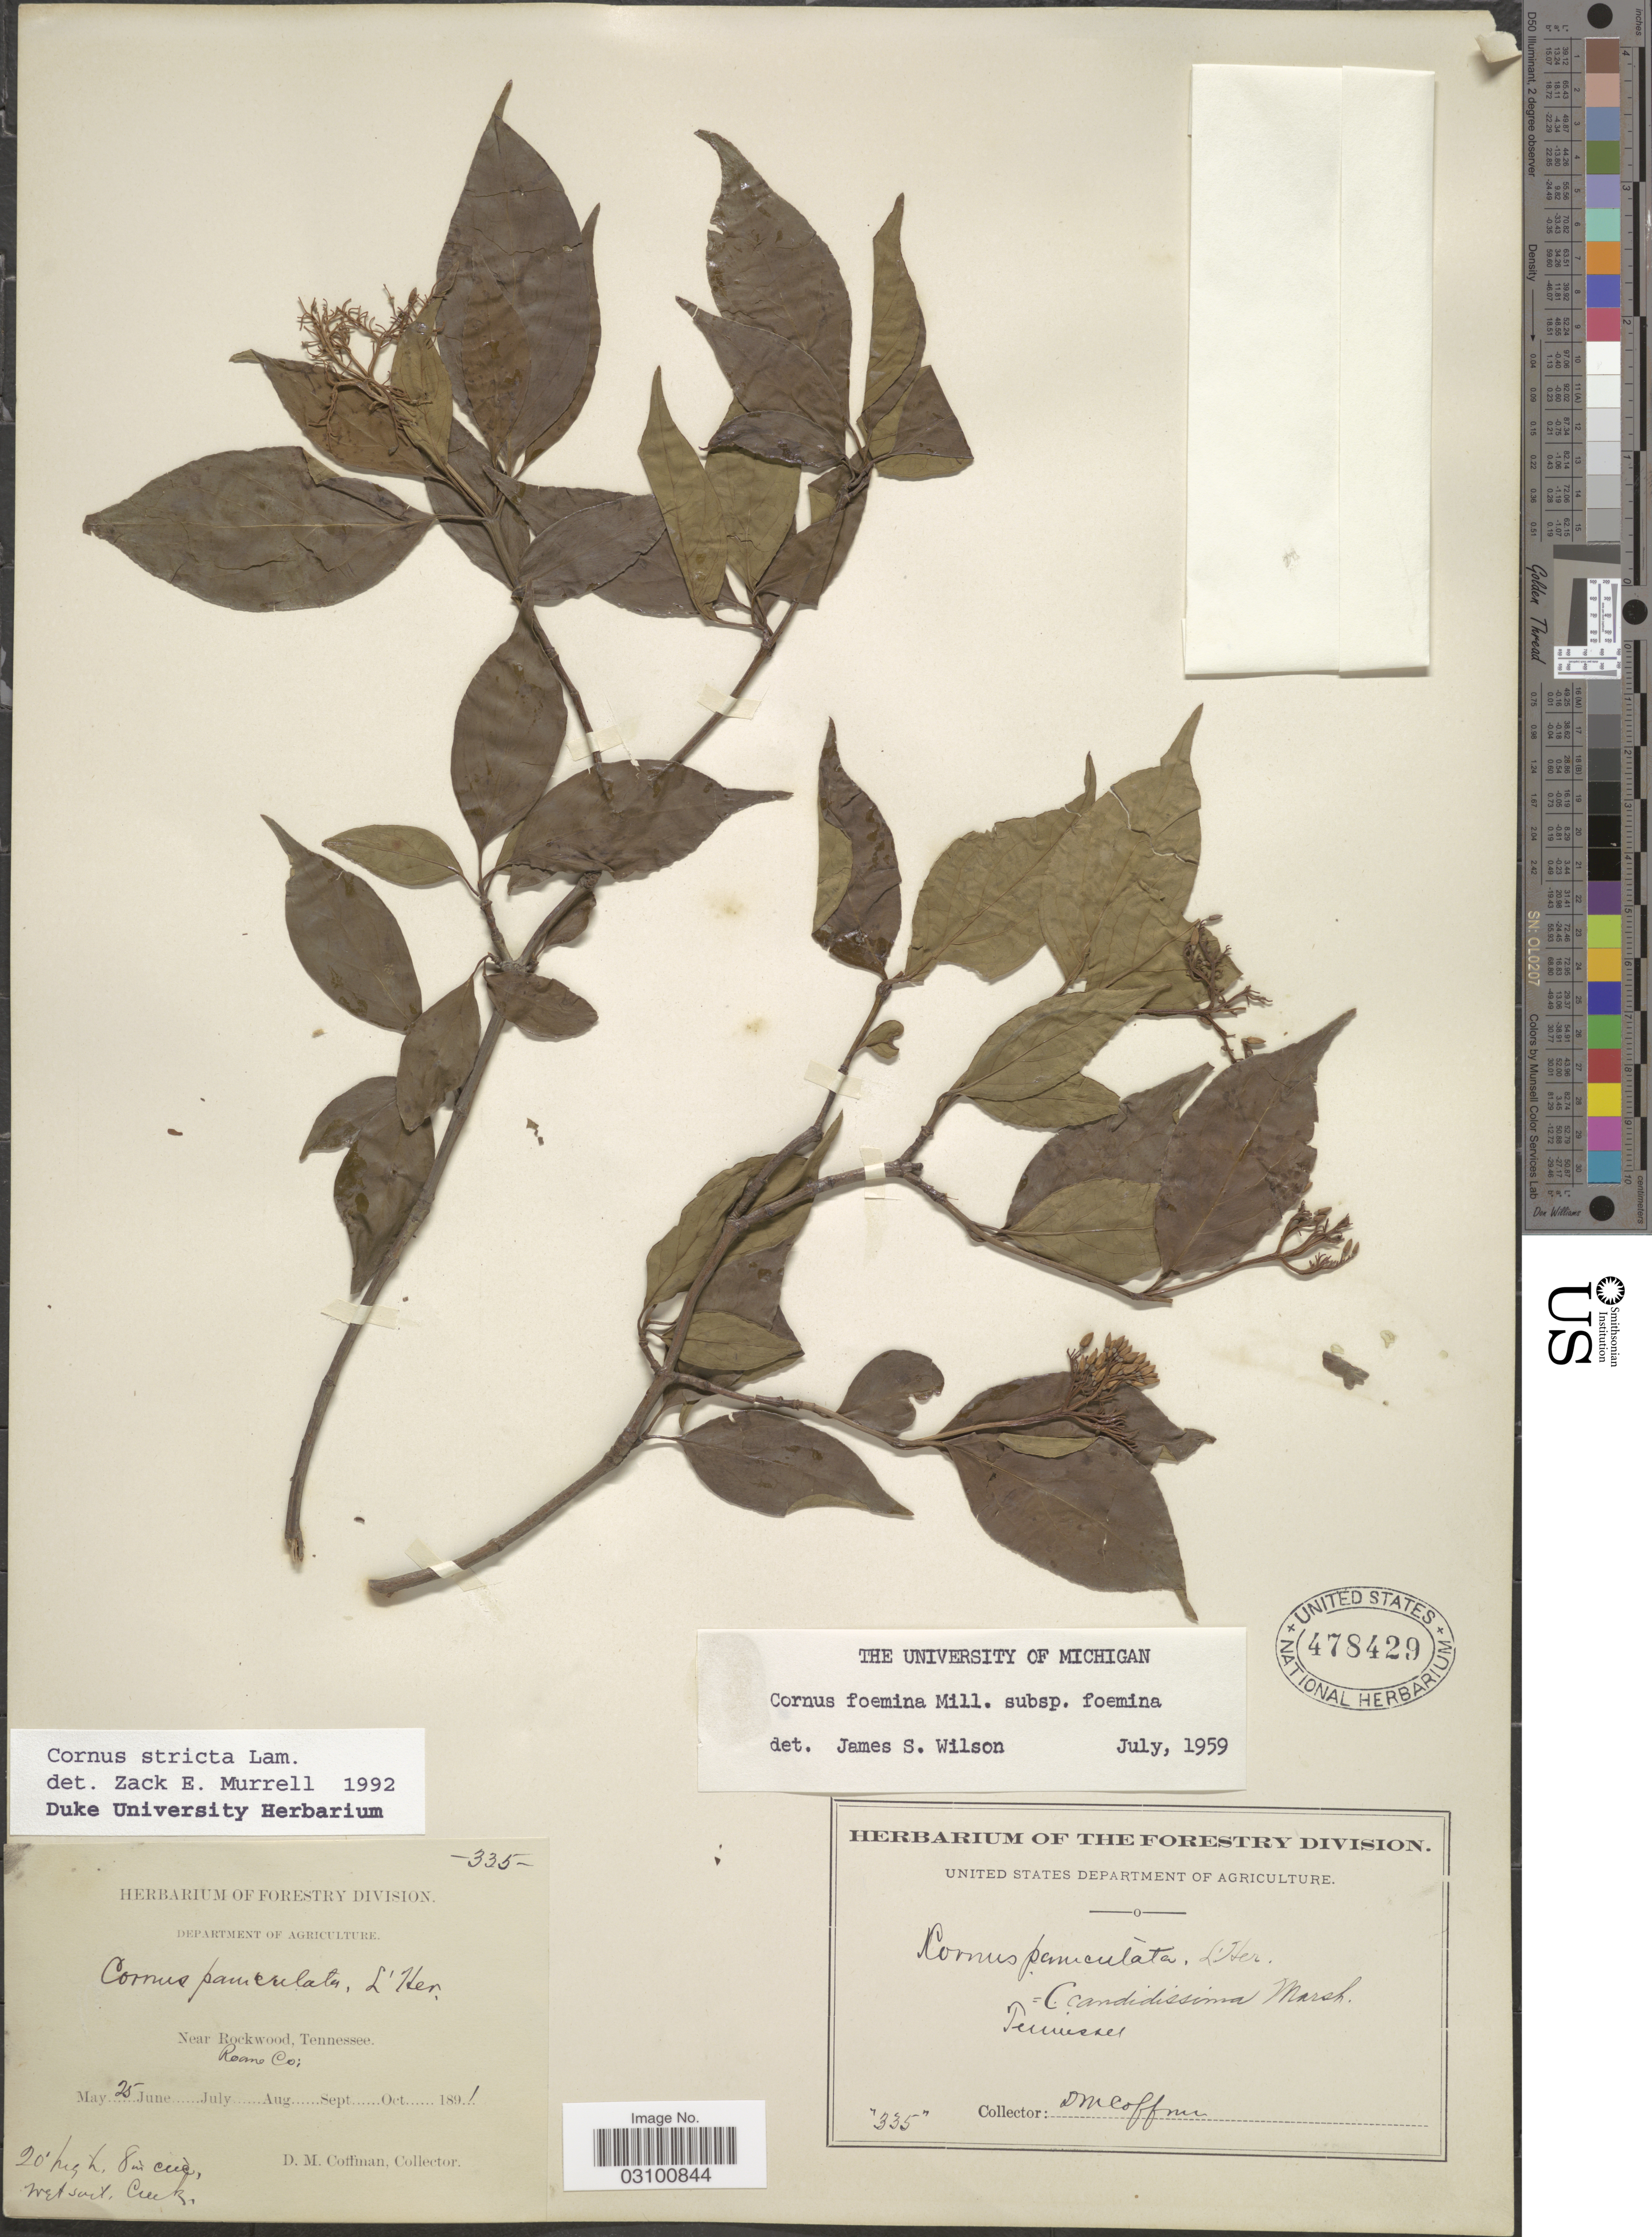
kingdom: Plantae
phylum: Tracheophyta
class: Magnoliopsida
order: Cornales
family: Cornaceae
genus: Cornus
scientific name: Cornus stricta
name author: Lam.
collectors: D. M. Coffman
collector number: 335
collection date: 1891-05-25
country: United States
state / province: Tennessee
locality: Near Rockwood, Roane Co.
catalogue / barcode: US 478429